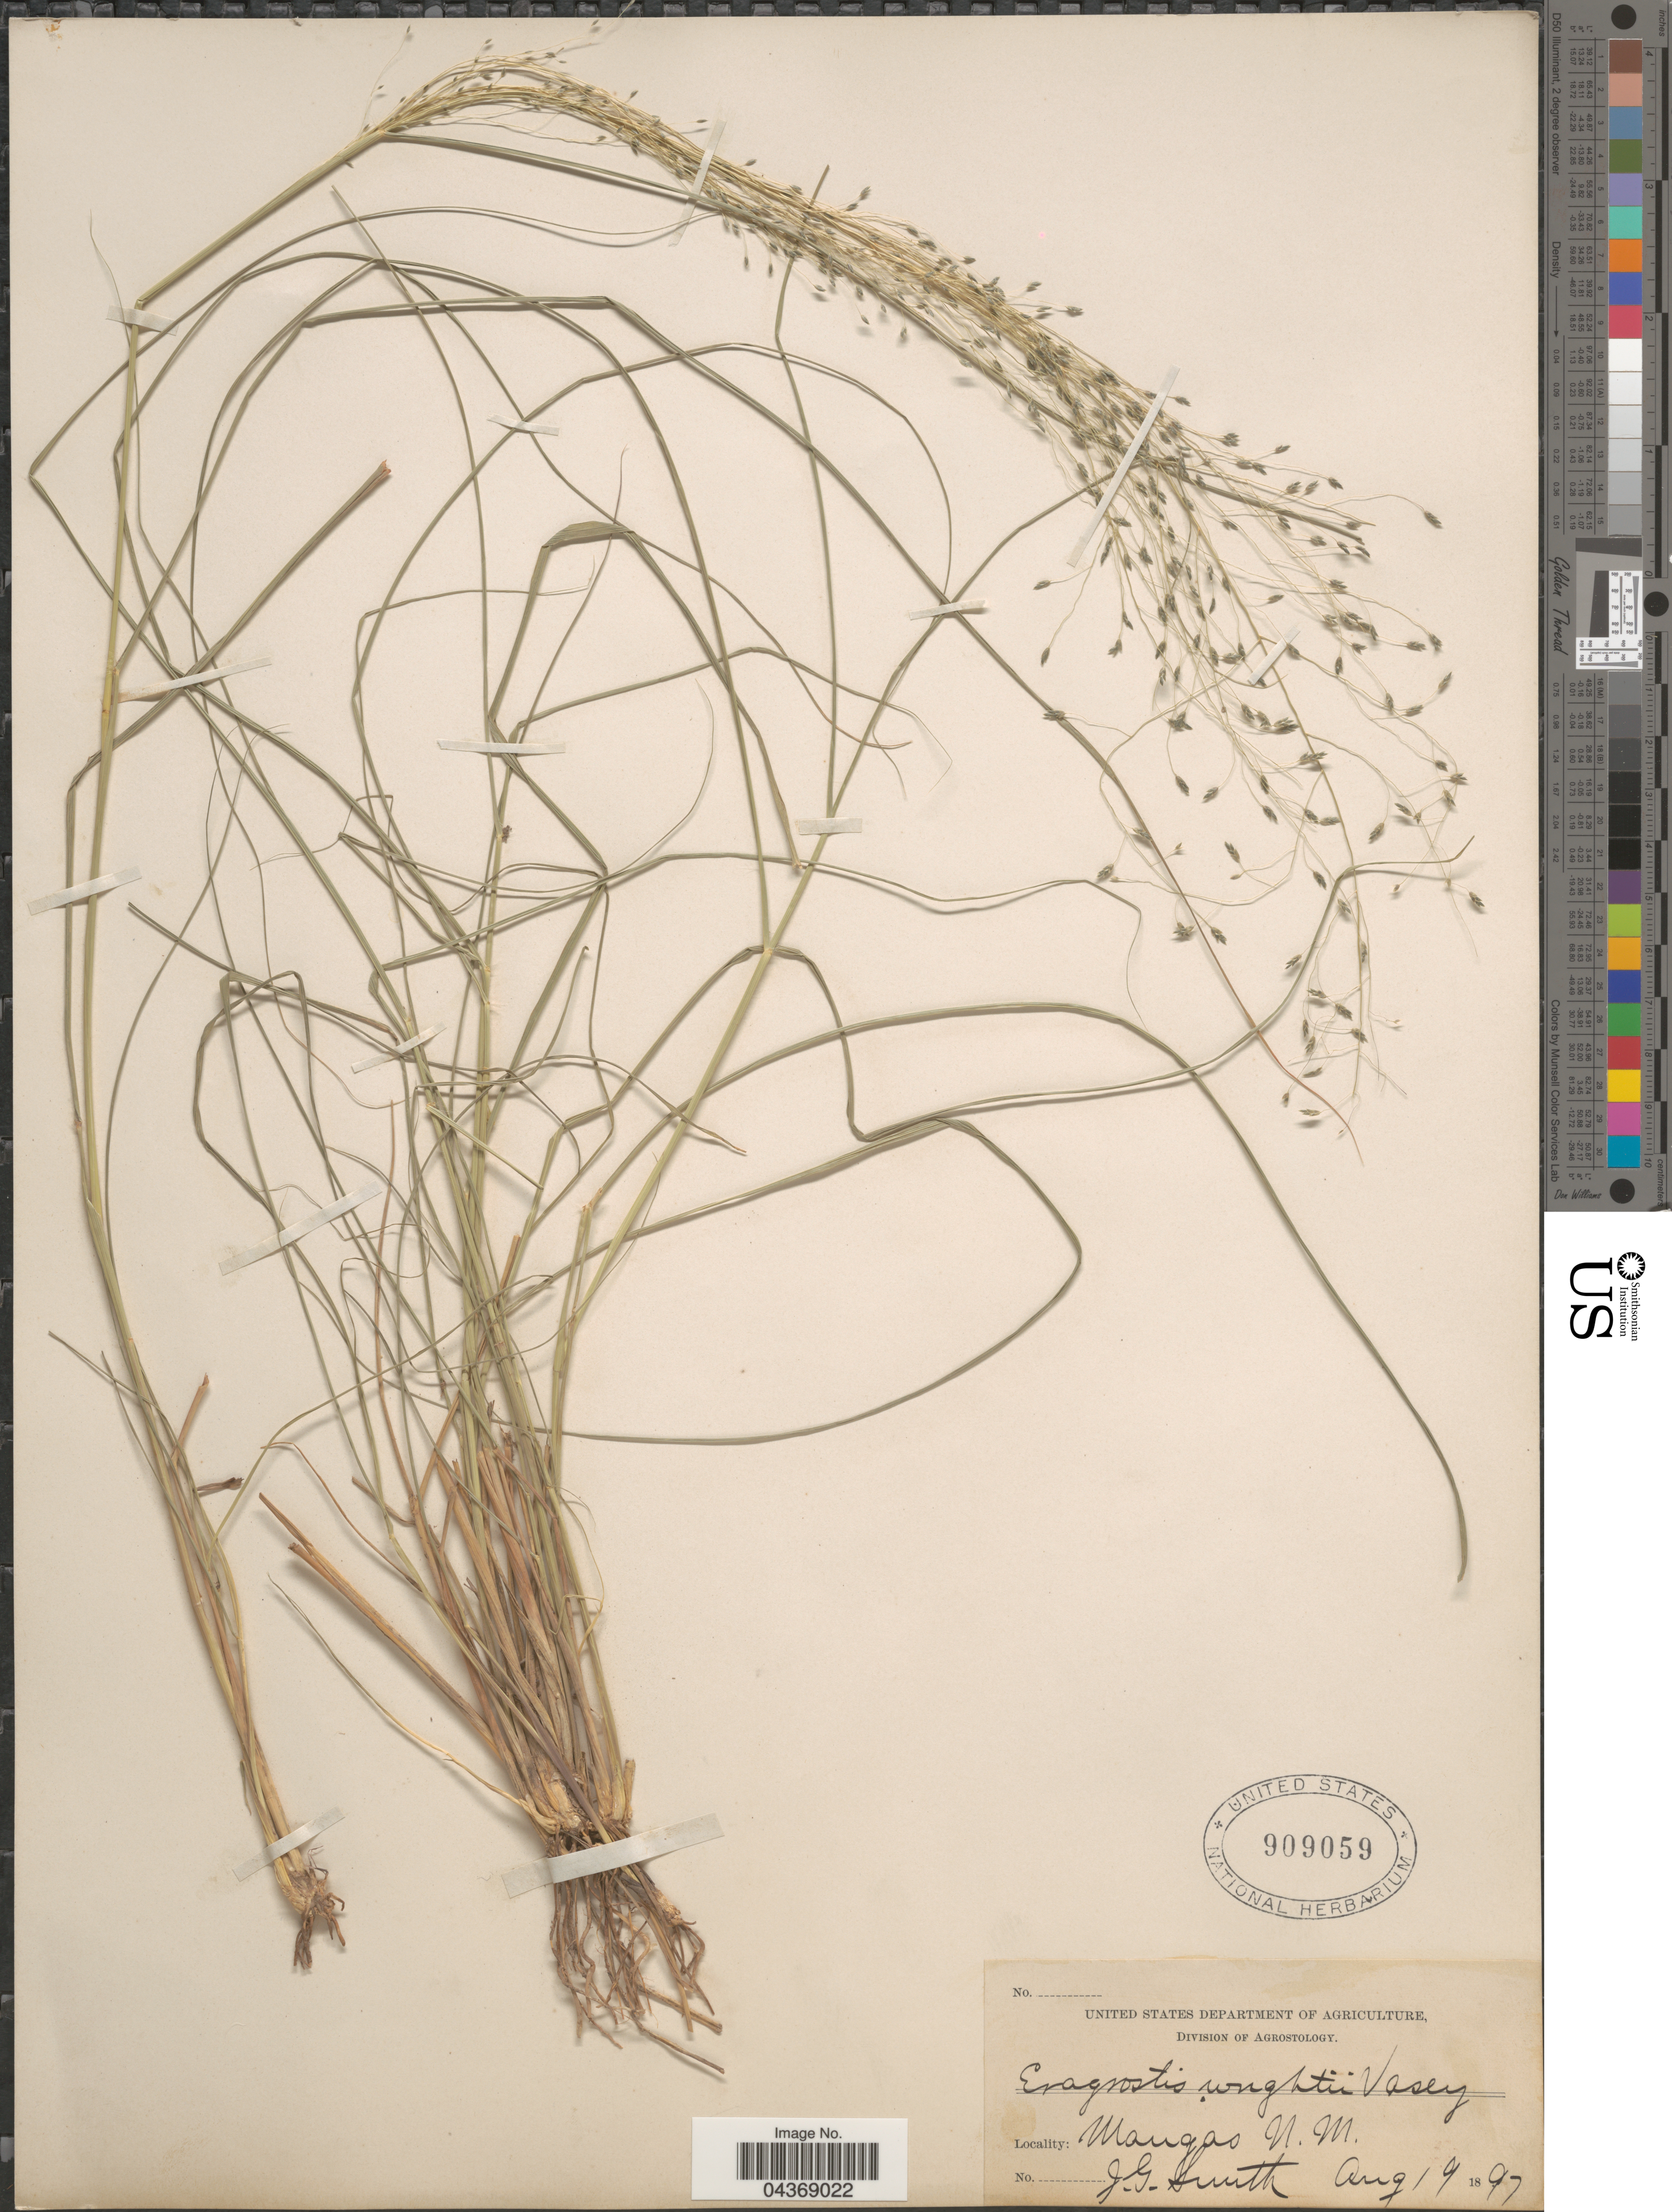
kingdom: Plantae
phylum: Tracheophyta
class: Liliopsida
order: Poales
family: Poaceae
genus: Eragrostis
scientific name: Eragrostis intermedia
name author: Hitchc.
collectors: J. G. Smith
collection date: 1897-08-19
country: United States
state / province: New Mexico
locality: Mangas.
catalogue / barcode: US 909059